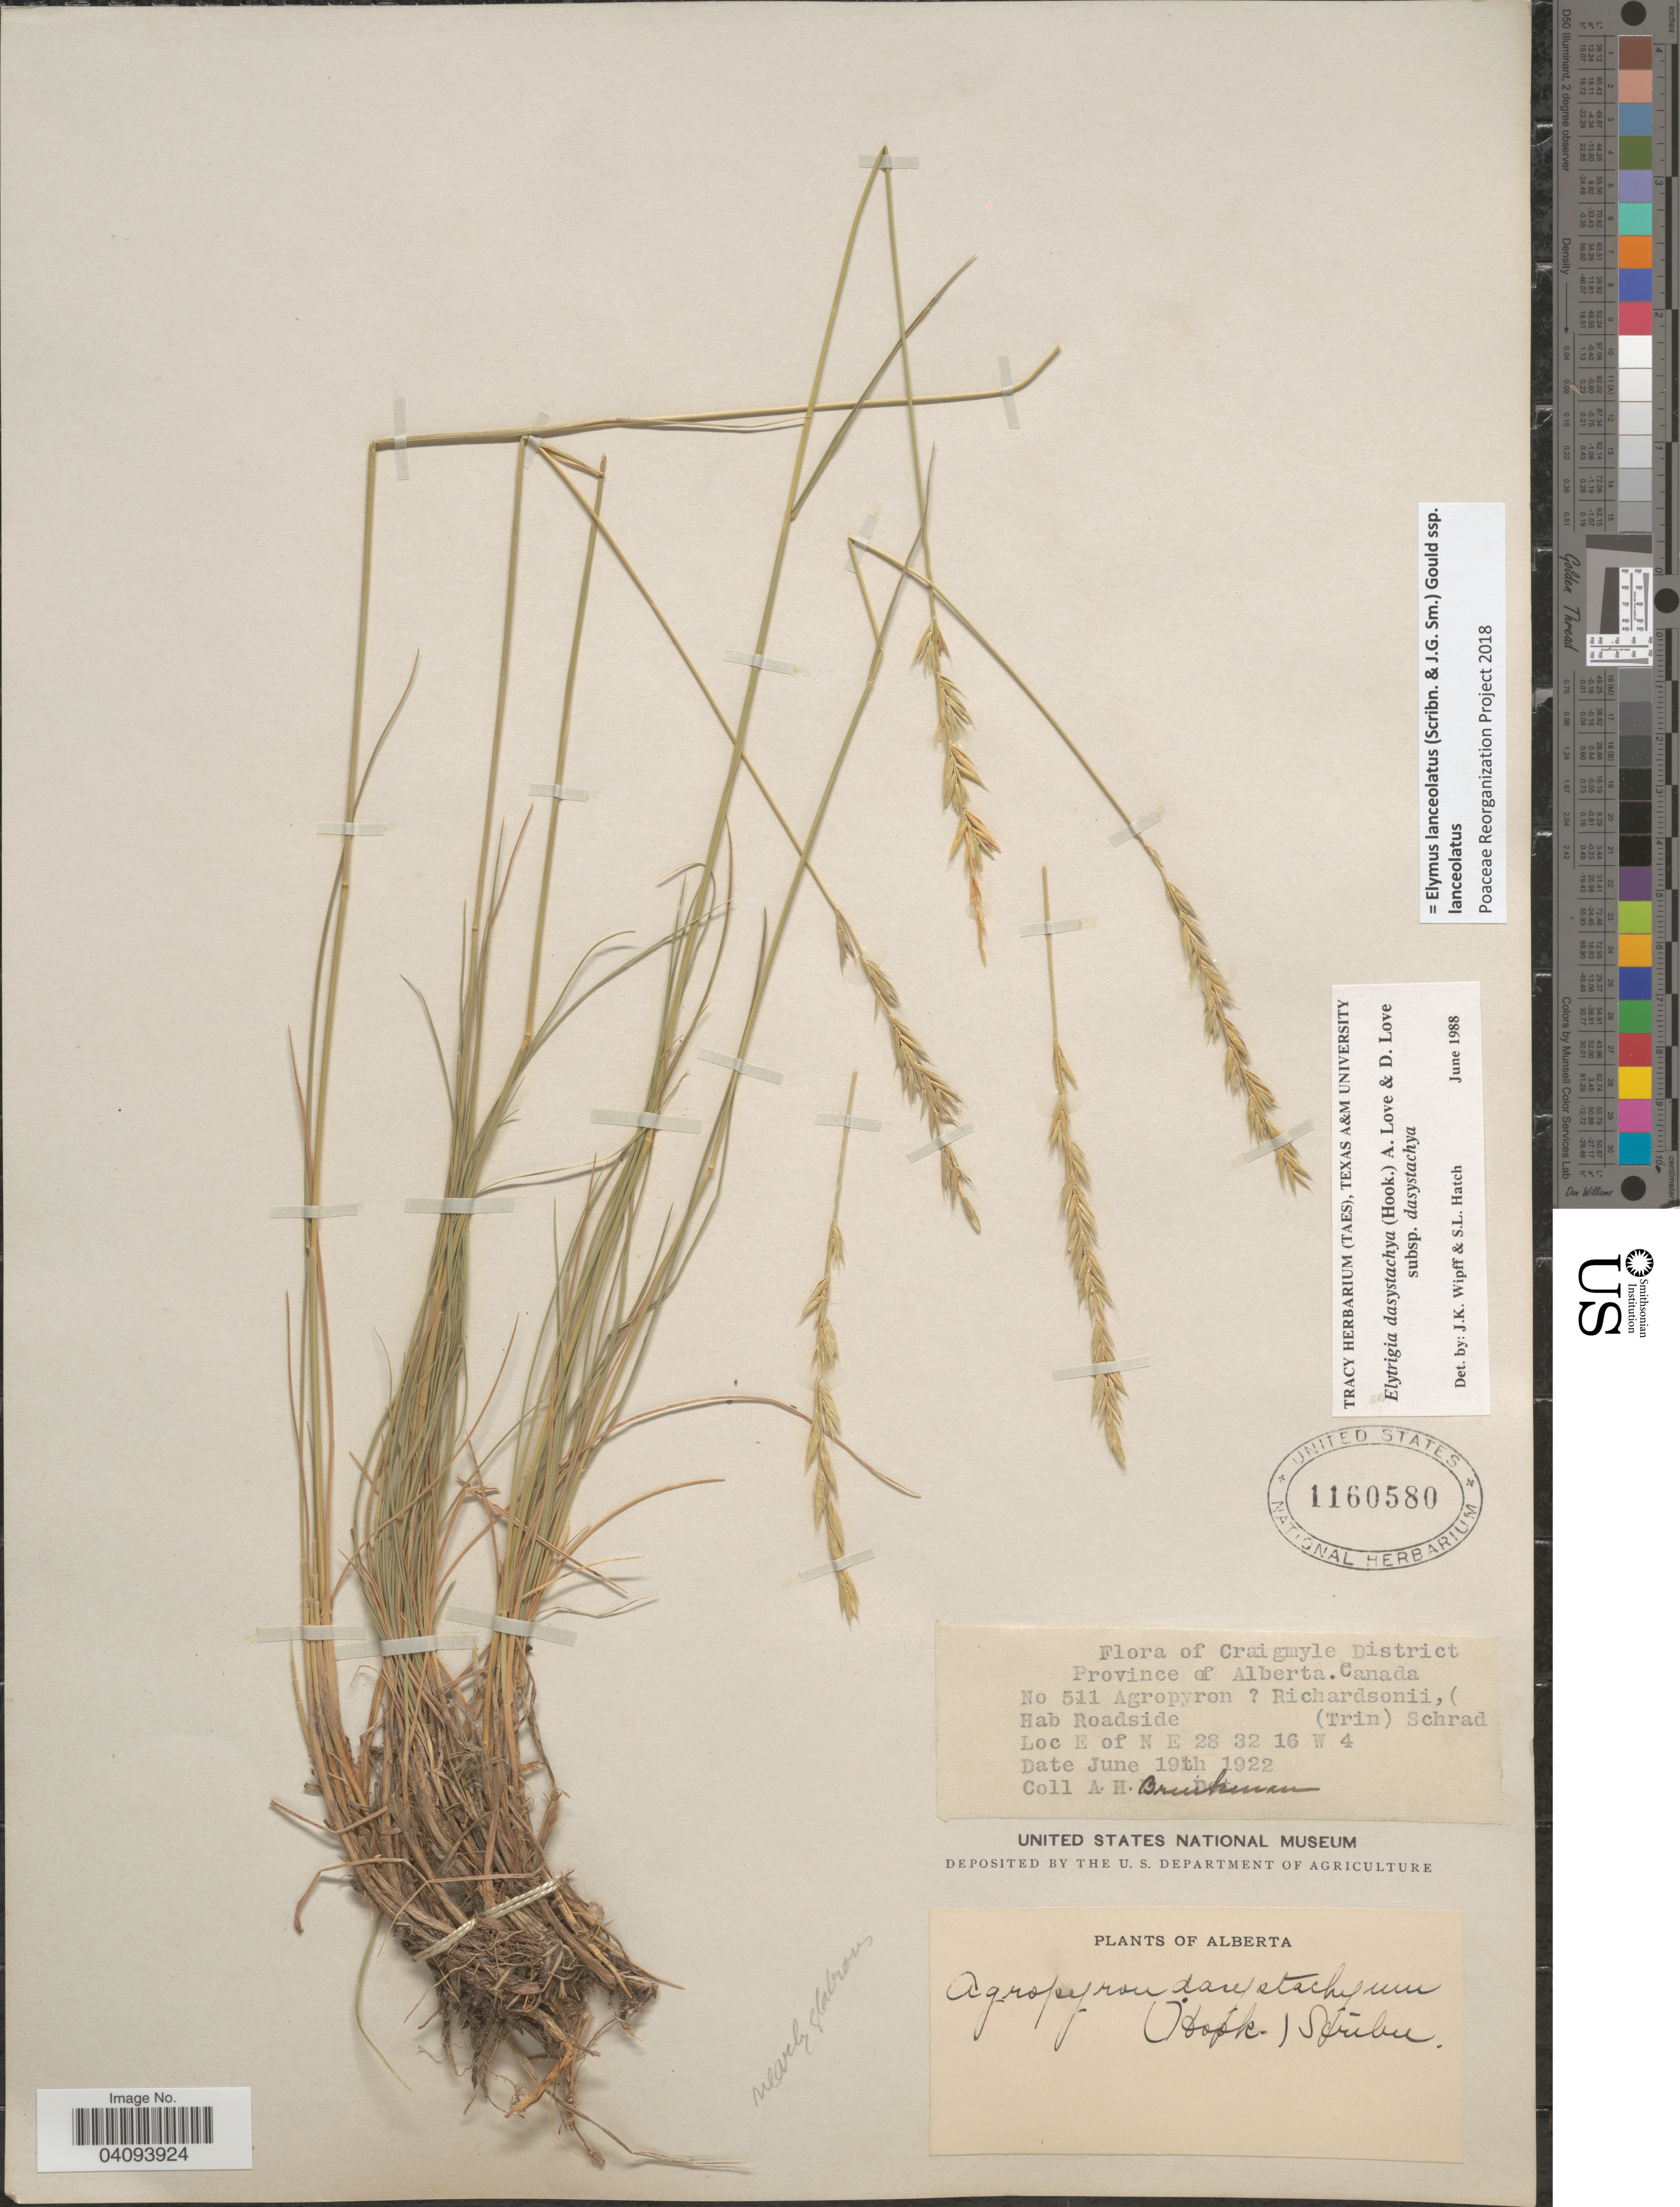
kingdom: Plantae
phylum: Tracheophyta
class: Liliopsida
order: Poales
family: Poaceae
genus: Elymus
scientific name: Elymus lanceolatus subsp. lanceolatus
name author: (Scribn. & J.G. Sm.) Gould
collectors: A. Brinkman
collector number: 511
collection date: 1922-06-19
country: Canada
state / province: Alberta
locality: Craigmyle District. E of N E 28 32 16 W 4.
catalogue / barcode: US 1160580